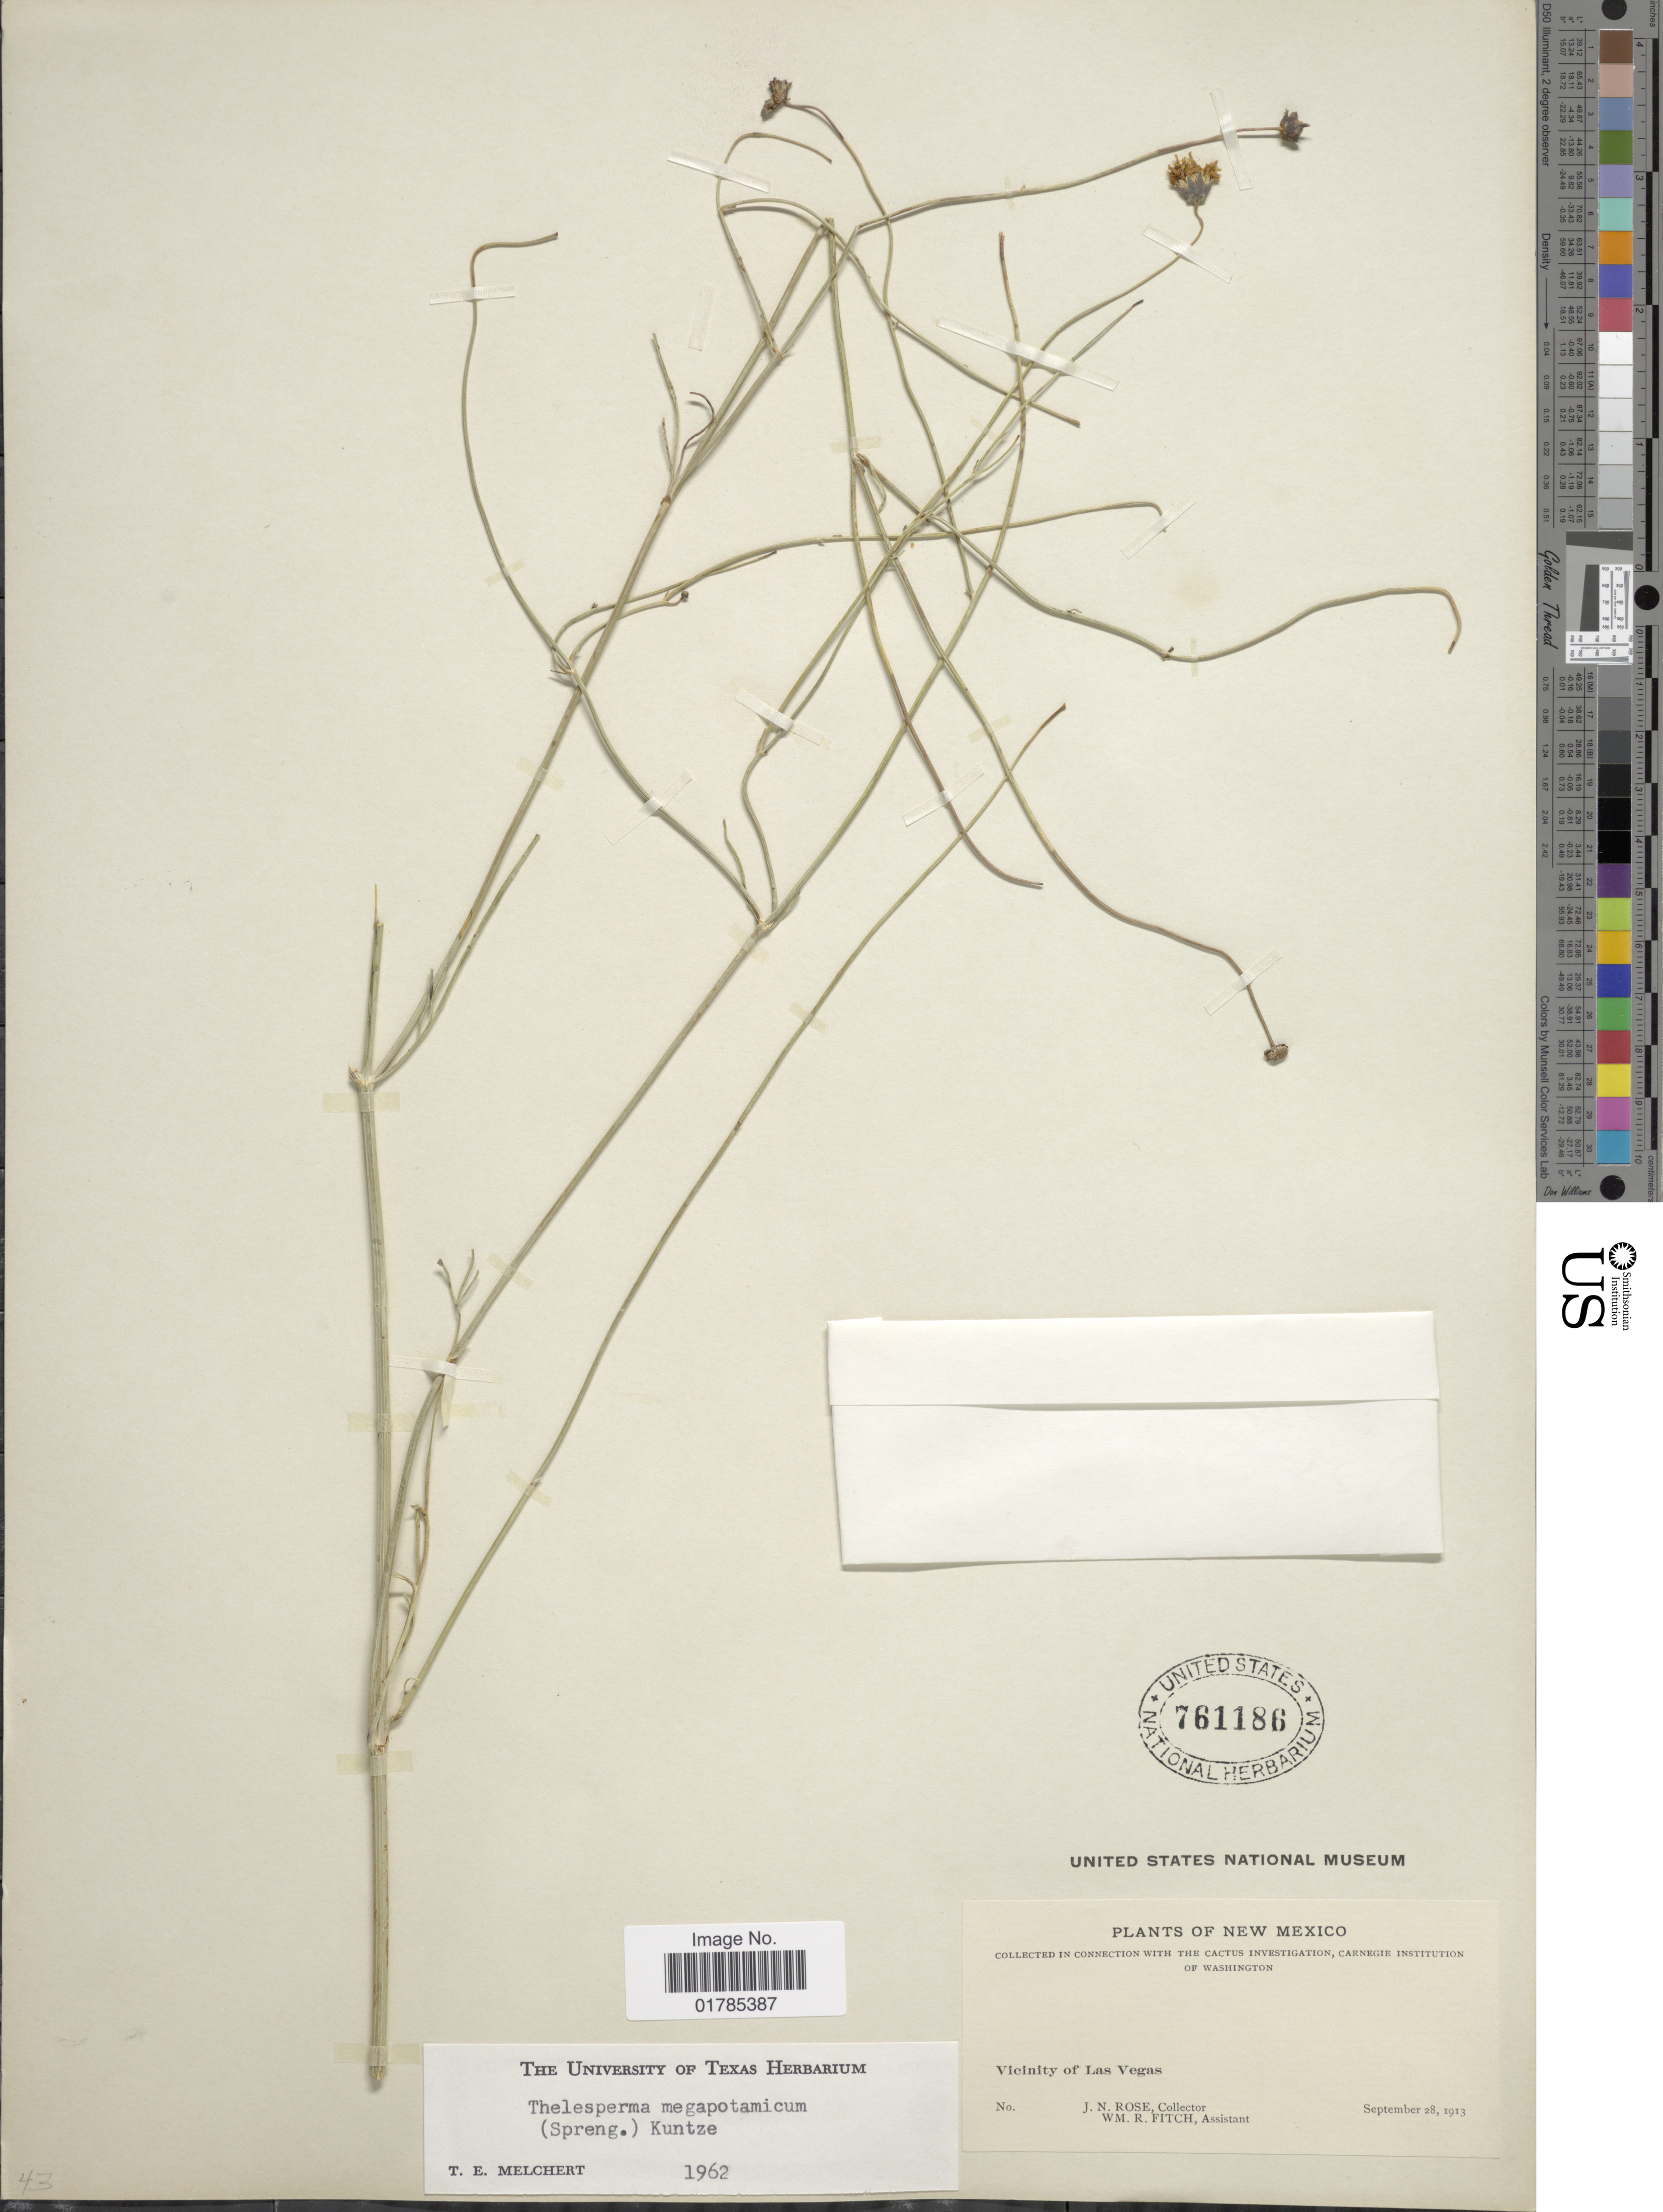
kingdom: Plantae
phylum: Tracheophyta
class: Magnoliopsida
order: Asterales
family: Asteraceae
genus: Thelesperma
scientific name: Thelesperma megapotamicum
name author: (Spreng.) Herter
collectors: J. N. Rose & W. R. Fitch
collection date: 1913-09-28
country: United States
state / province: New Mexico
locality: Vicinity of Las Vegas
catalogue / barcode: US 761186